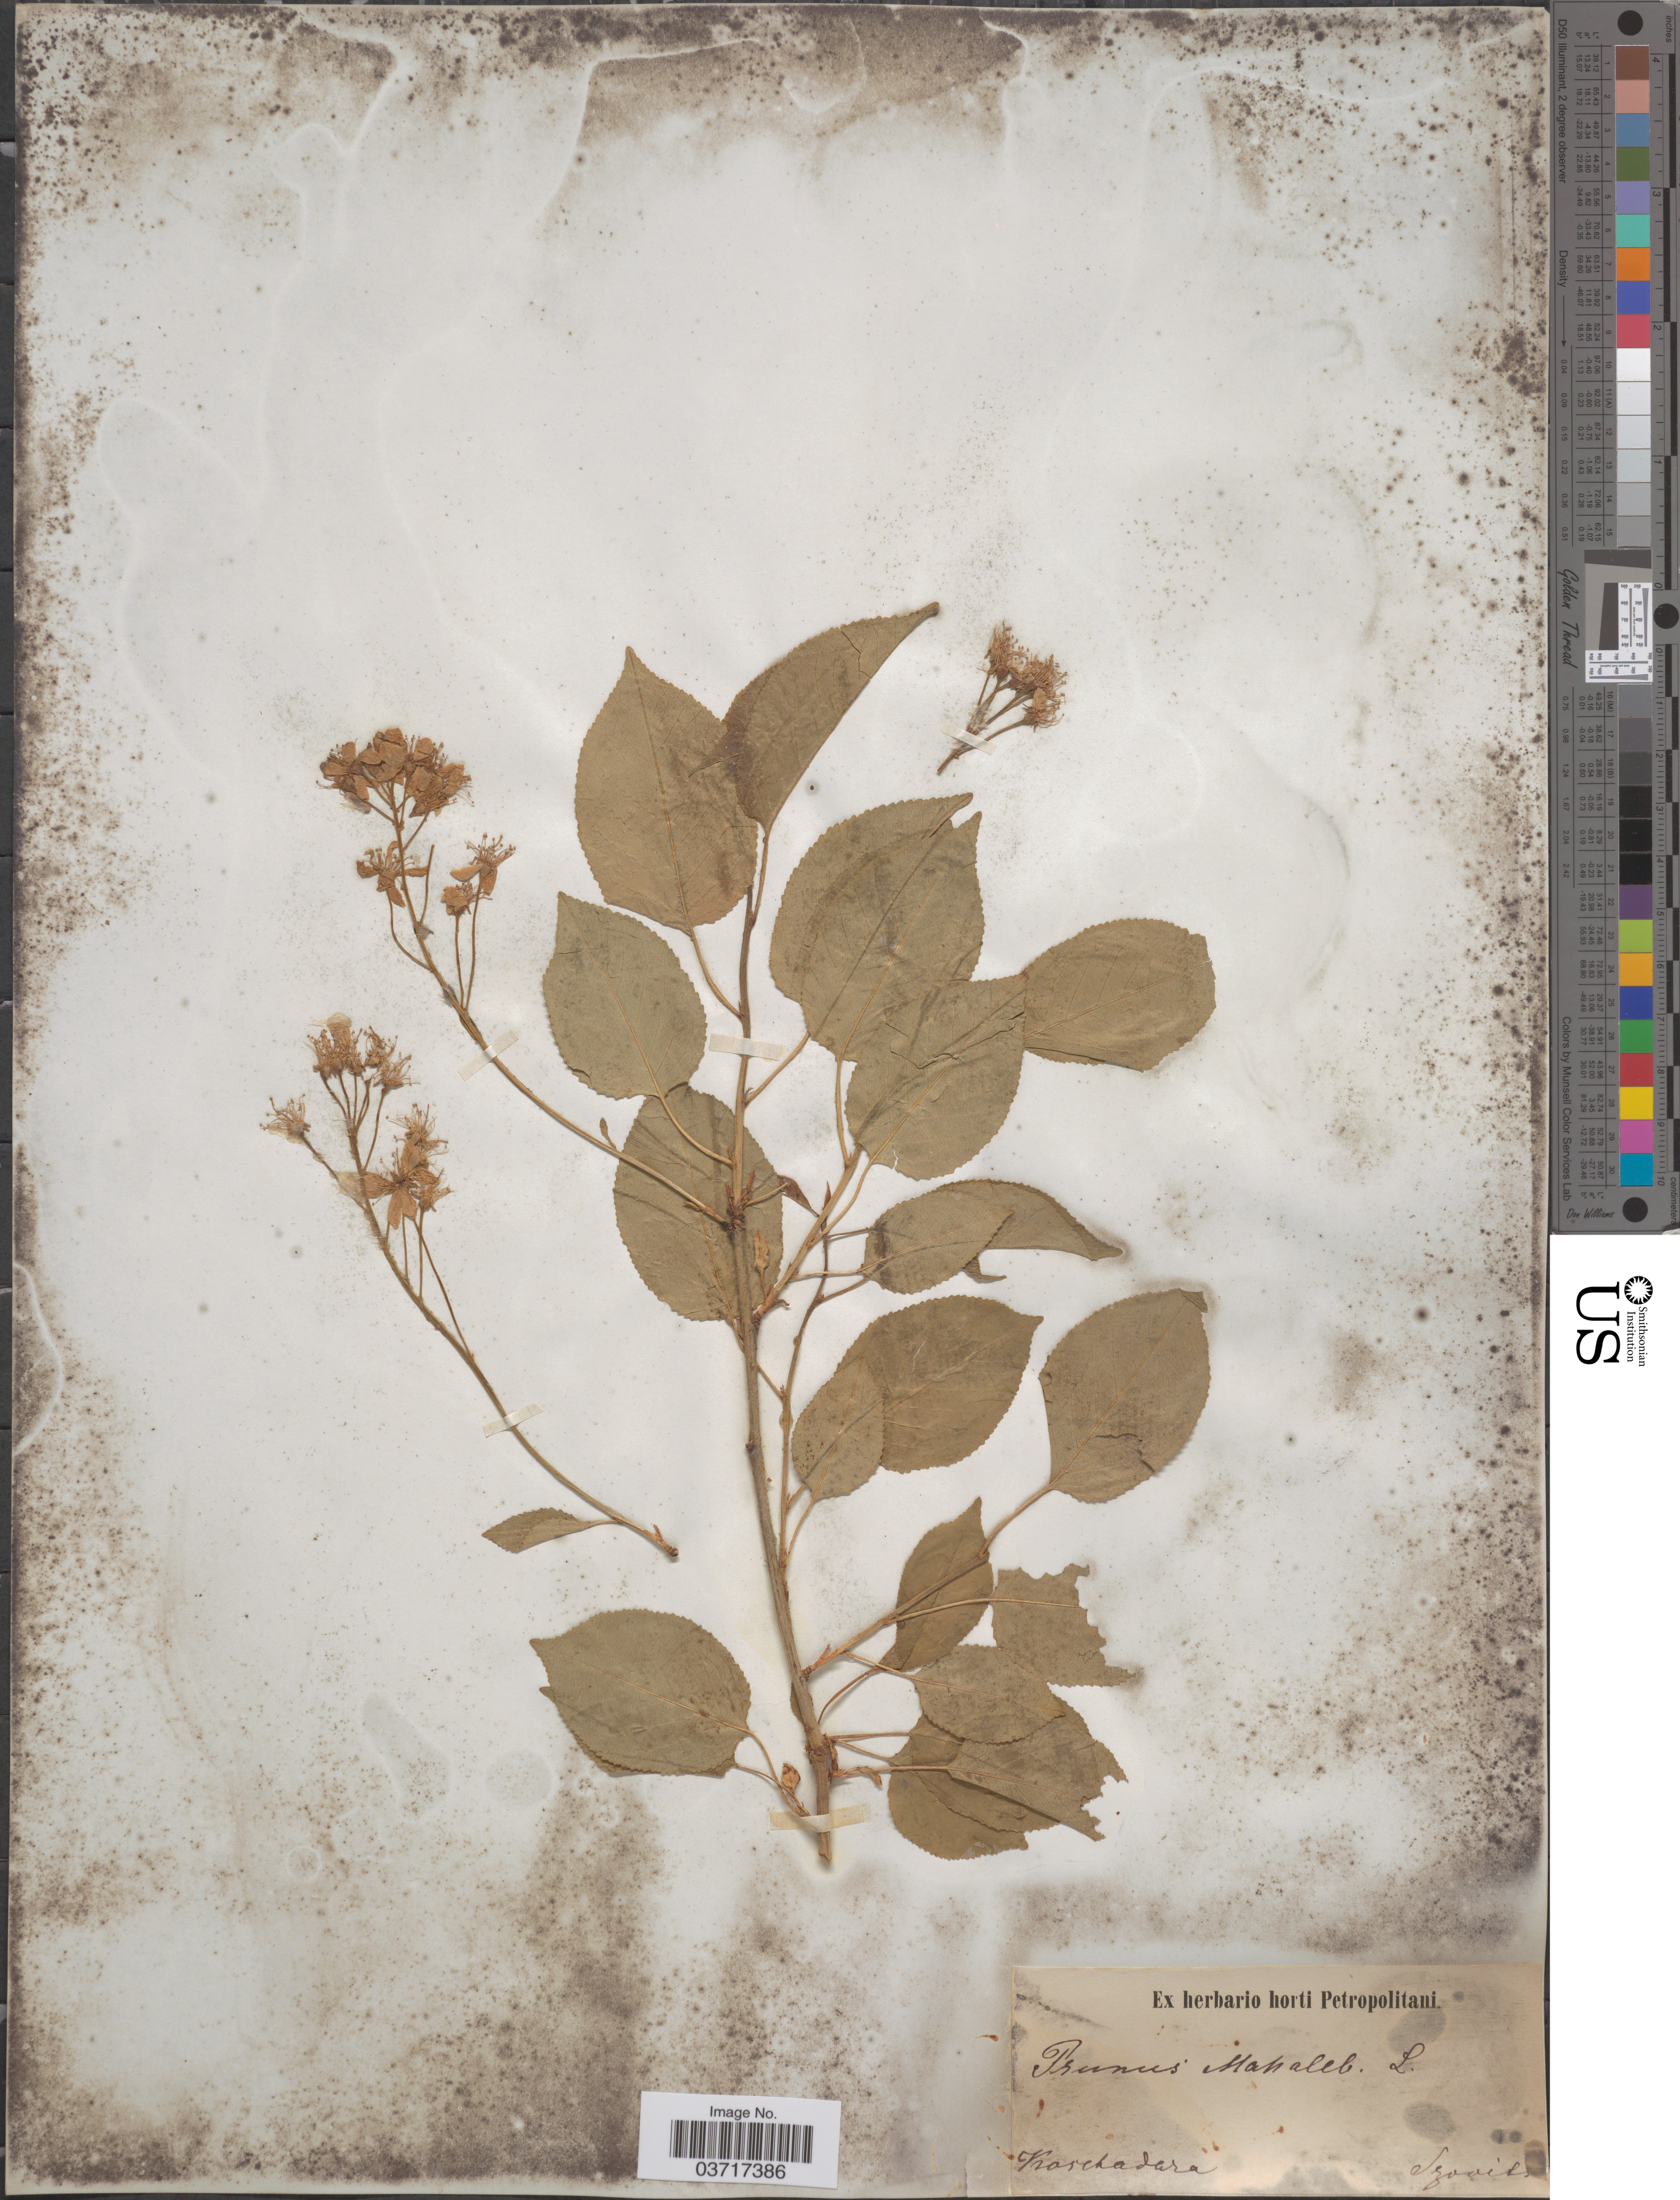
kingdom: Plantae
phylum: Tracheophyta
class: Magnoliopsida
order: Rosales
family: Rosaceae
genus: Prunus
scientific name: Prunus mahaleb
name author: L.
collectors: Szovits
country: Russian Federation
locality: Koschadara.